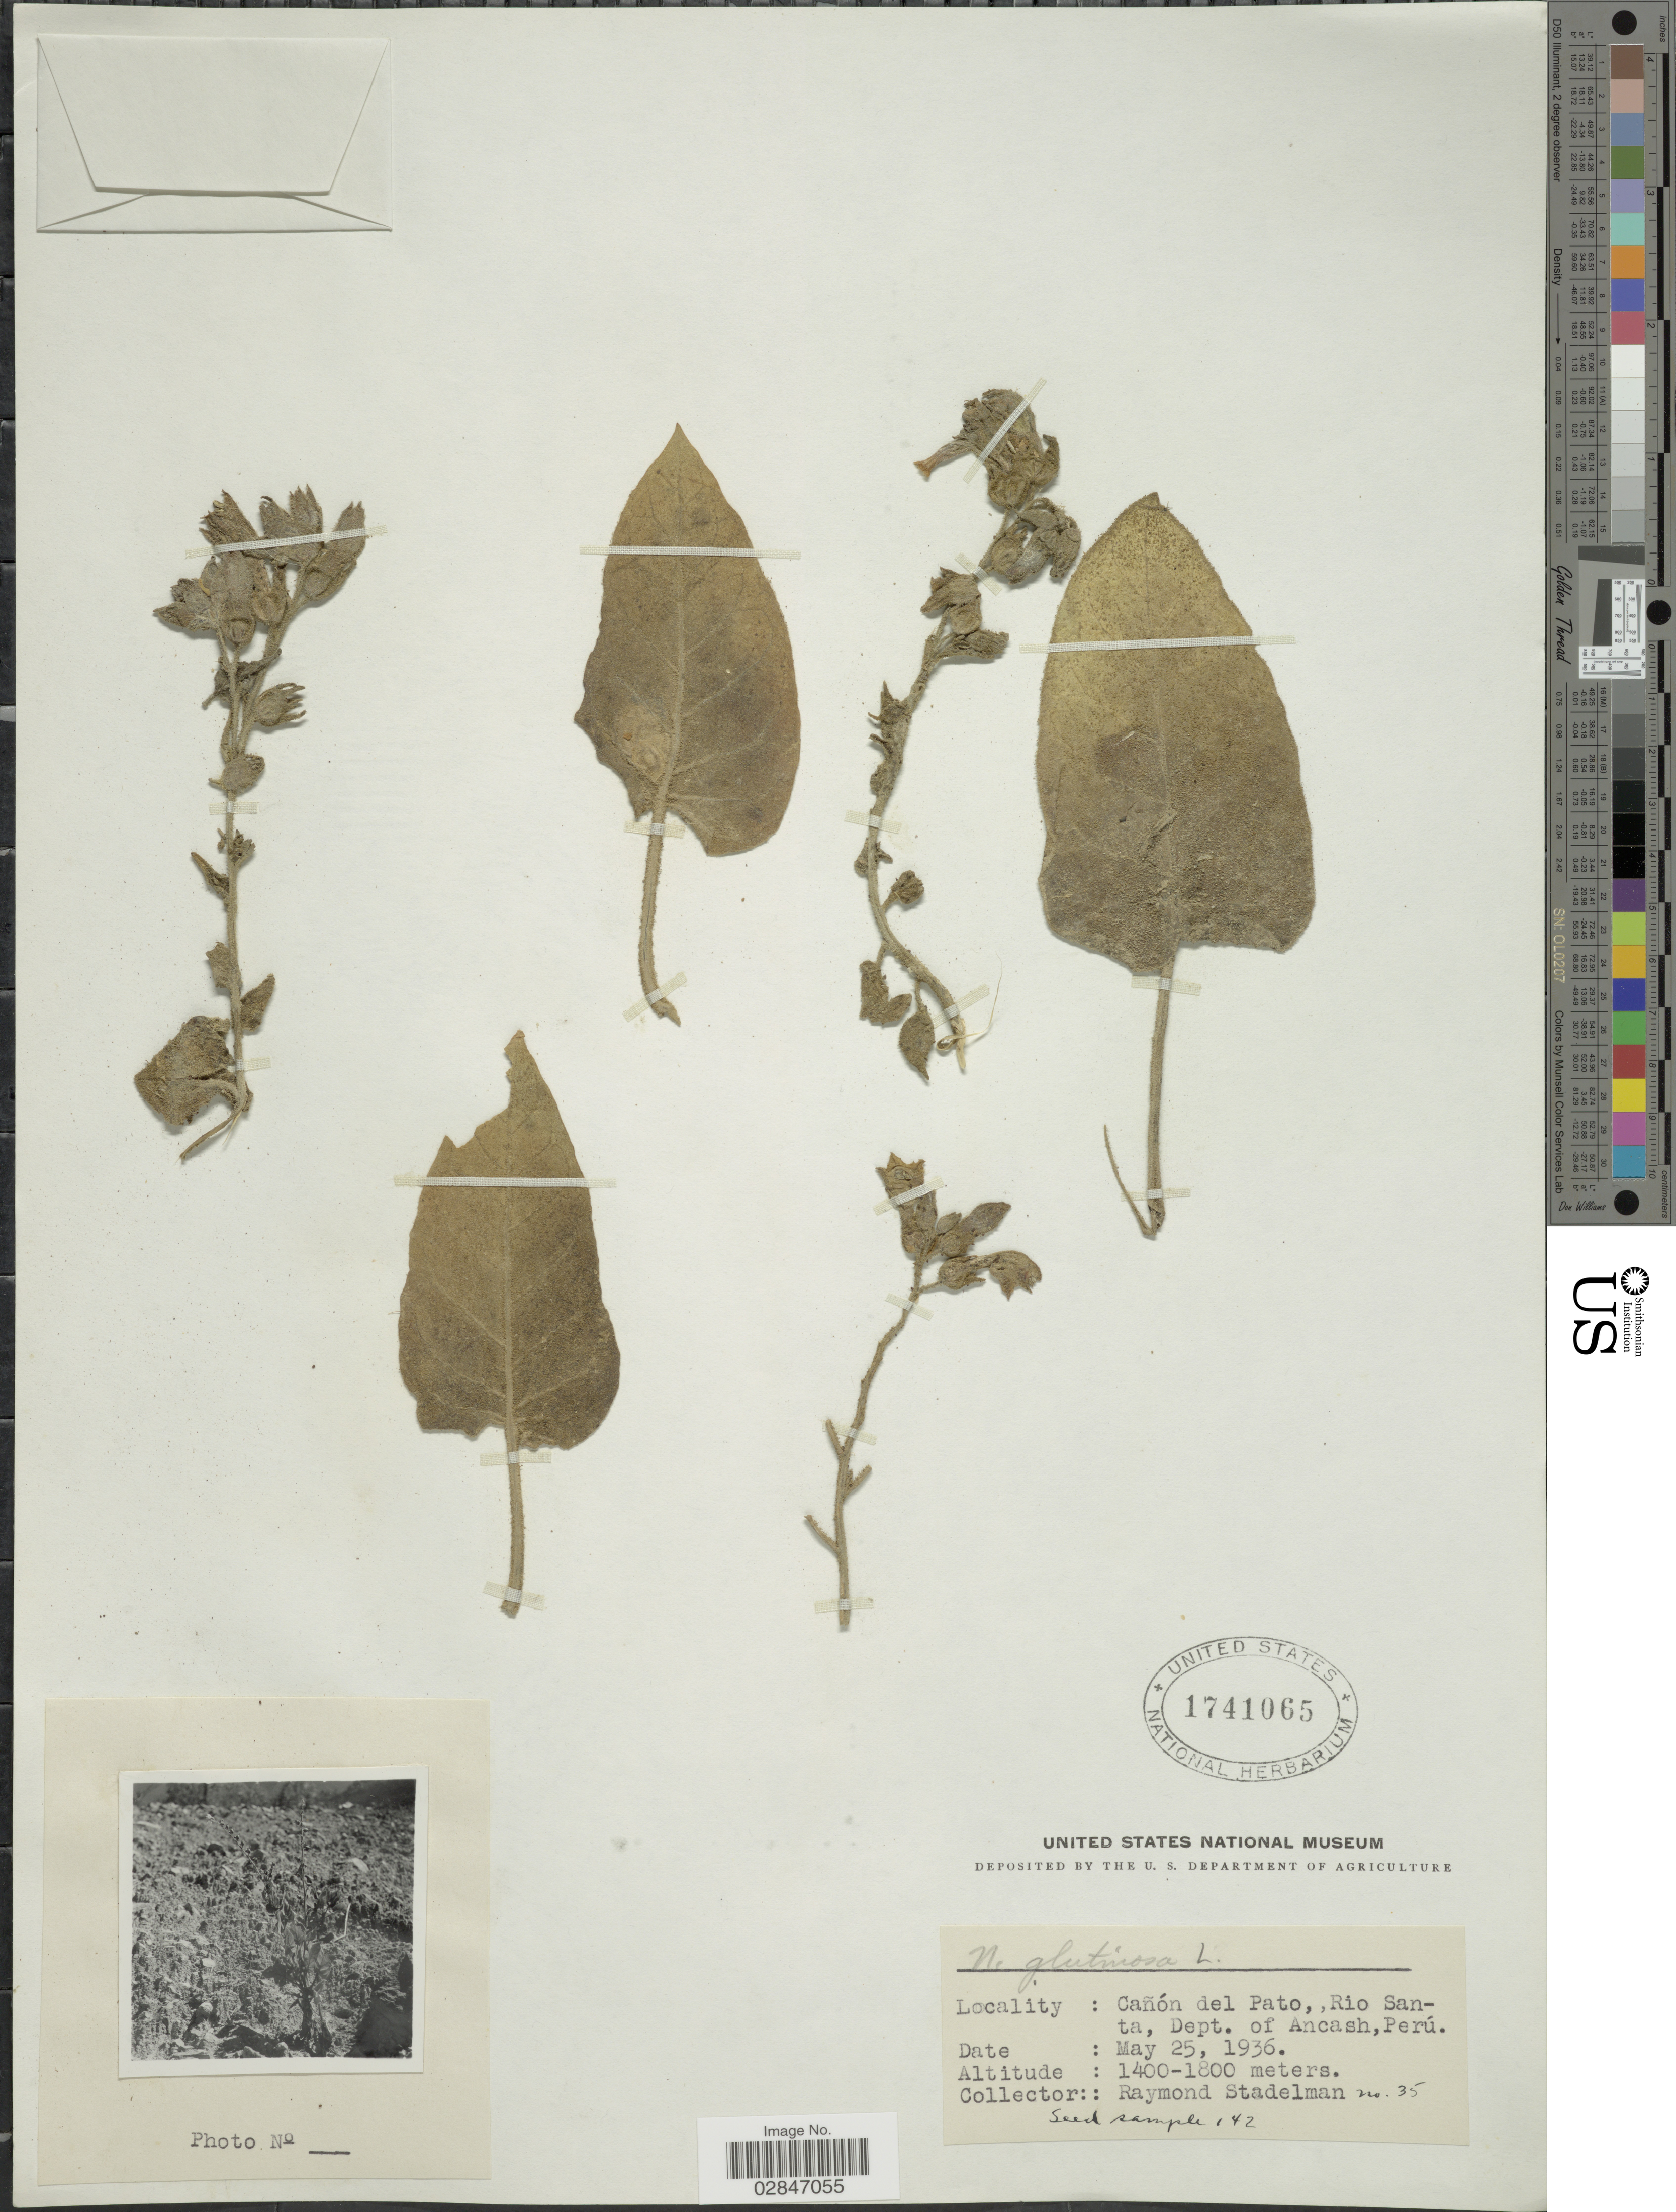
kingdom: Plantae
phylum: Tracheophyta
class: Magnoliopsida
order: Solanales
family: Solanaceae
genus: Nicotiana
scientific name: Nicotiana glutinosa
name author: L.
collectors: R. Stadelman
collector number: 35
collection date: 1936-05-25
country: Peru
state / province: Ancash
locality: Cañon del Pato, Rio Santa, Dept. of Ancash.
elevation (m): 1400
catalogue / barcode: US 1741065